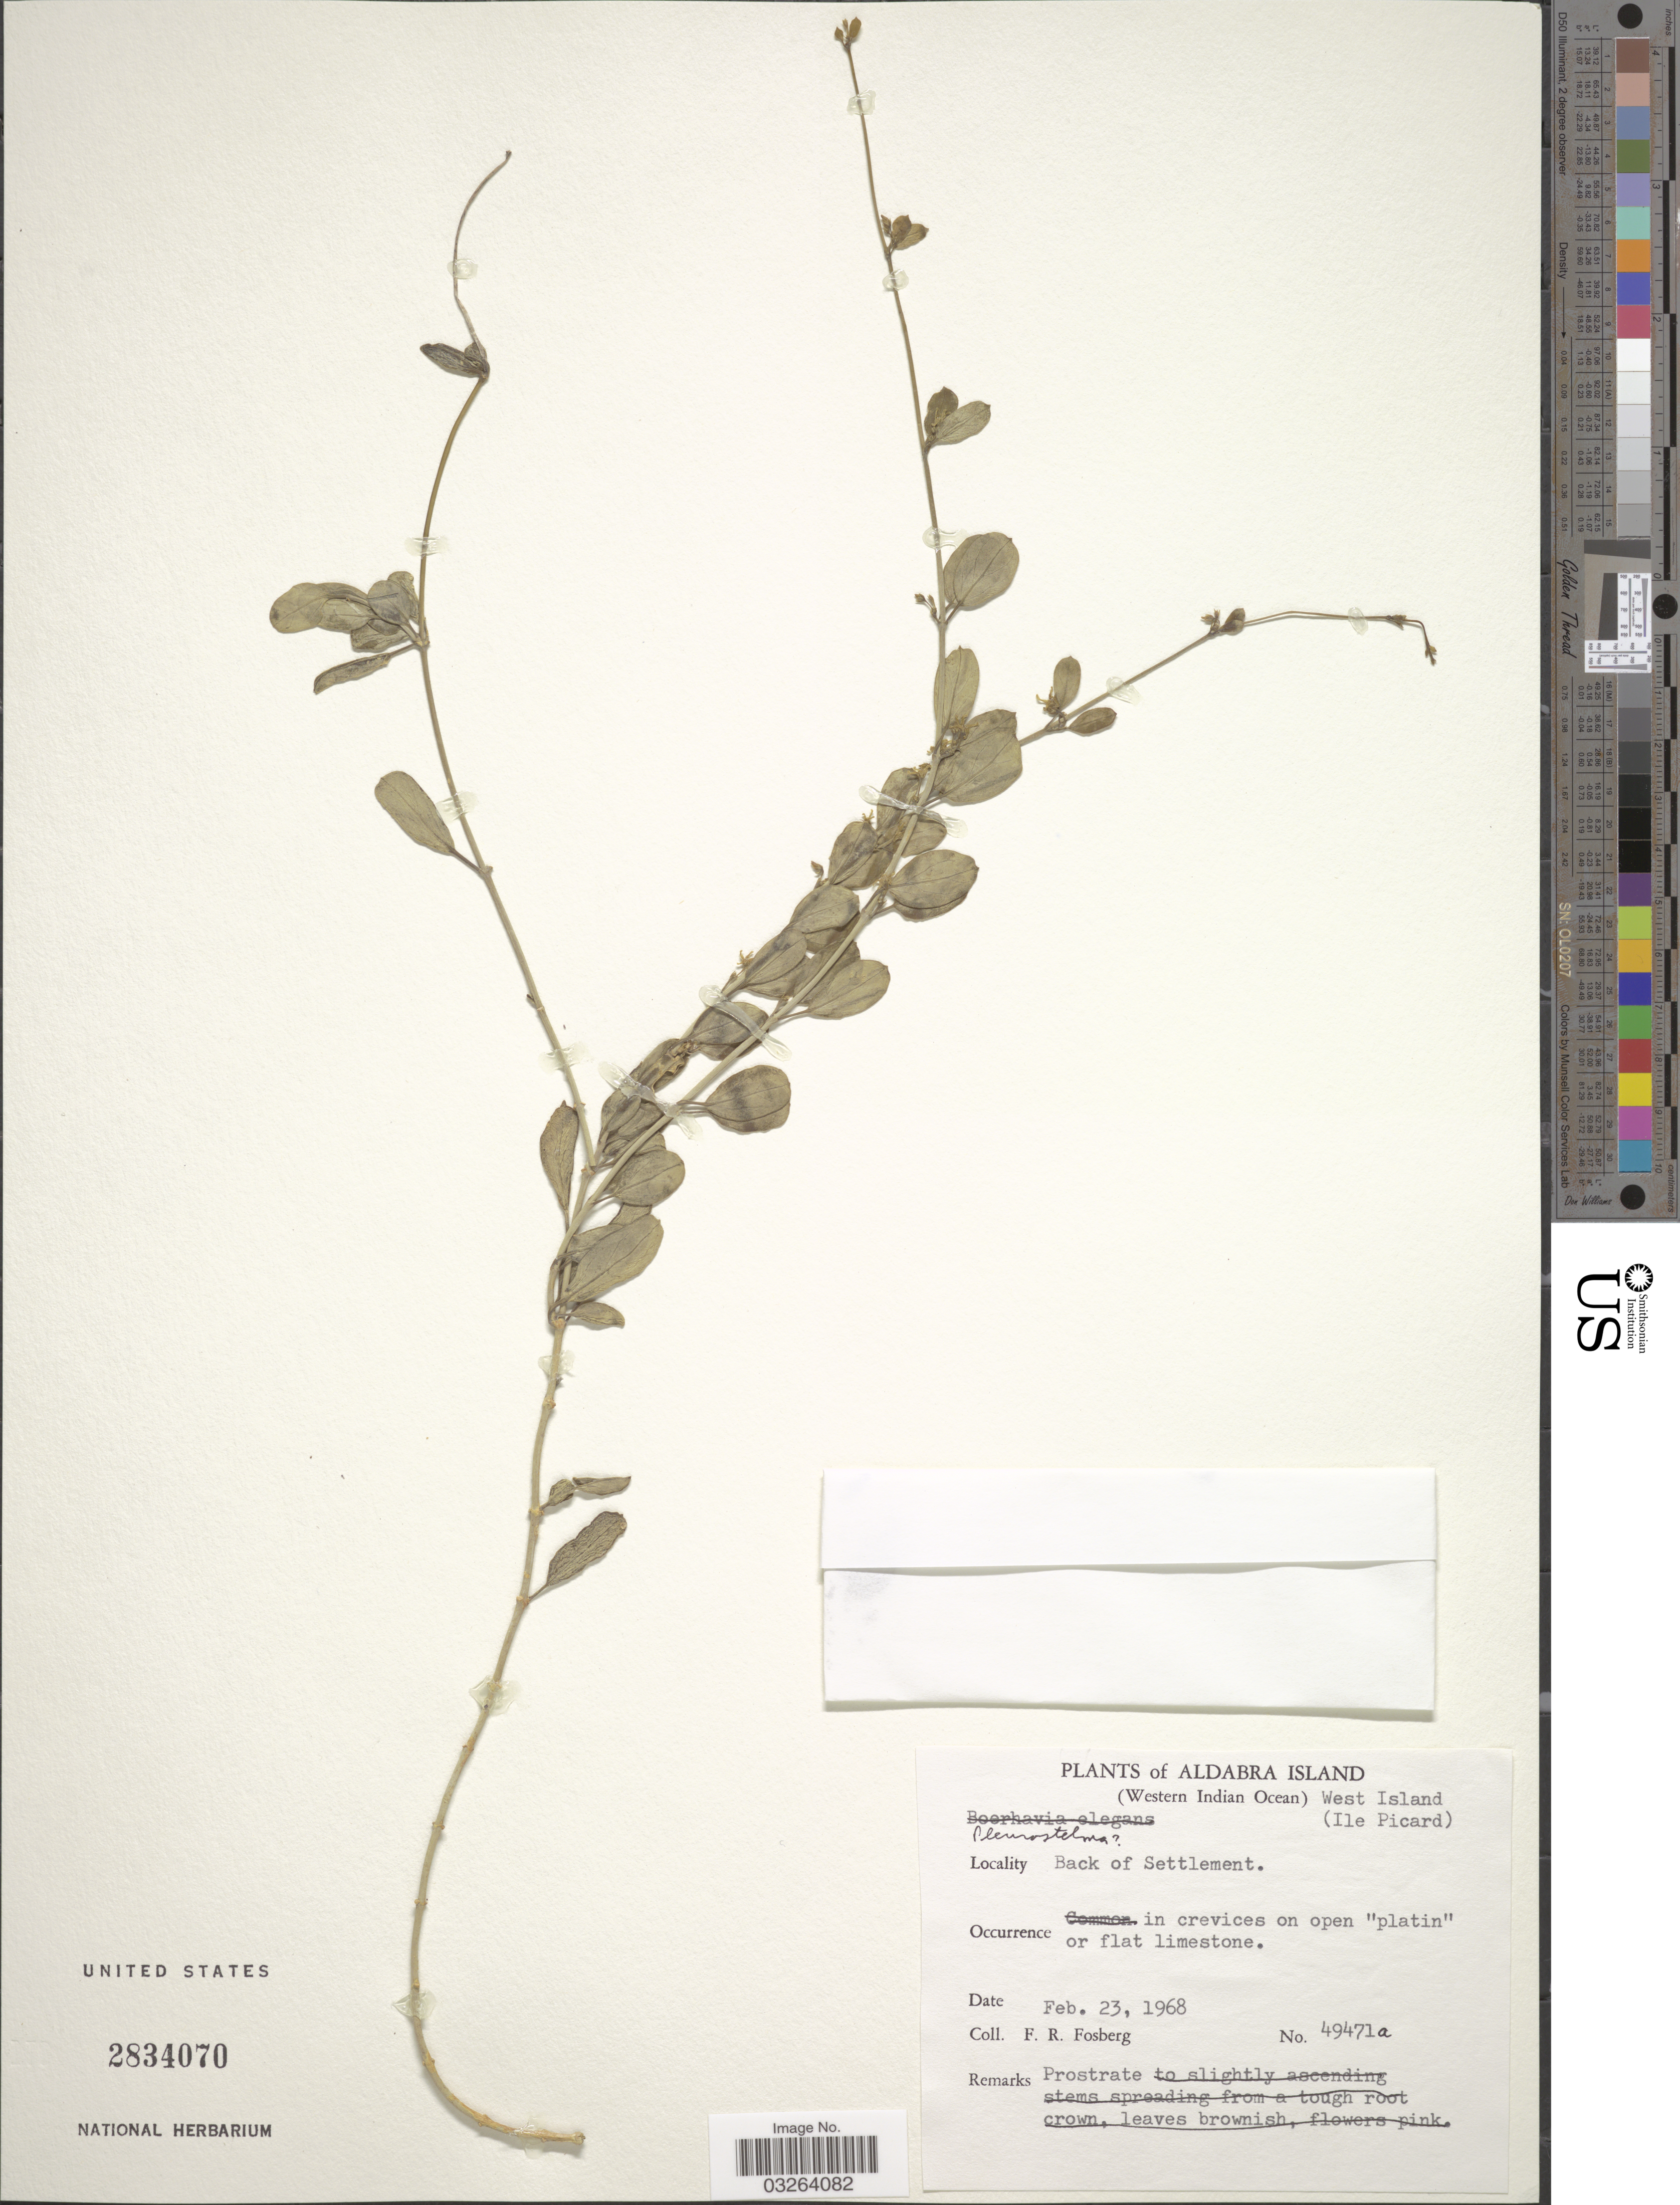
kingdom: Plantae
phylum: Tracheophyta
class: Magnoliopsida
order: Gentianales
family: Apocynaceae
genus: Pleurostelma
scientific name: Pleurostelma cernuum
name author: (Decne.) Bullock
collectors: F. R. Fosberg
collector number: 49471a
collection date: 1968-02-23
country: Seychelles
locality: Aldabra Island. (Western Indian Ocean). Back of Settlement.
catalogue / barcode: US 2834070